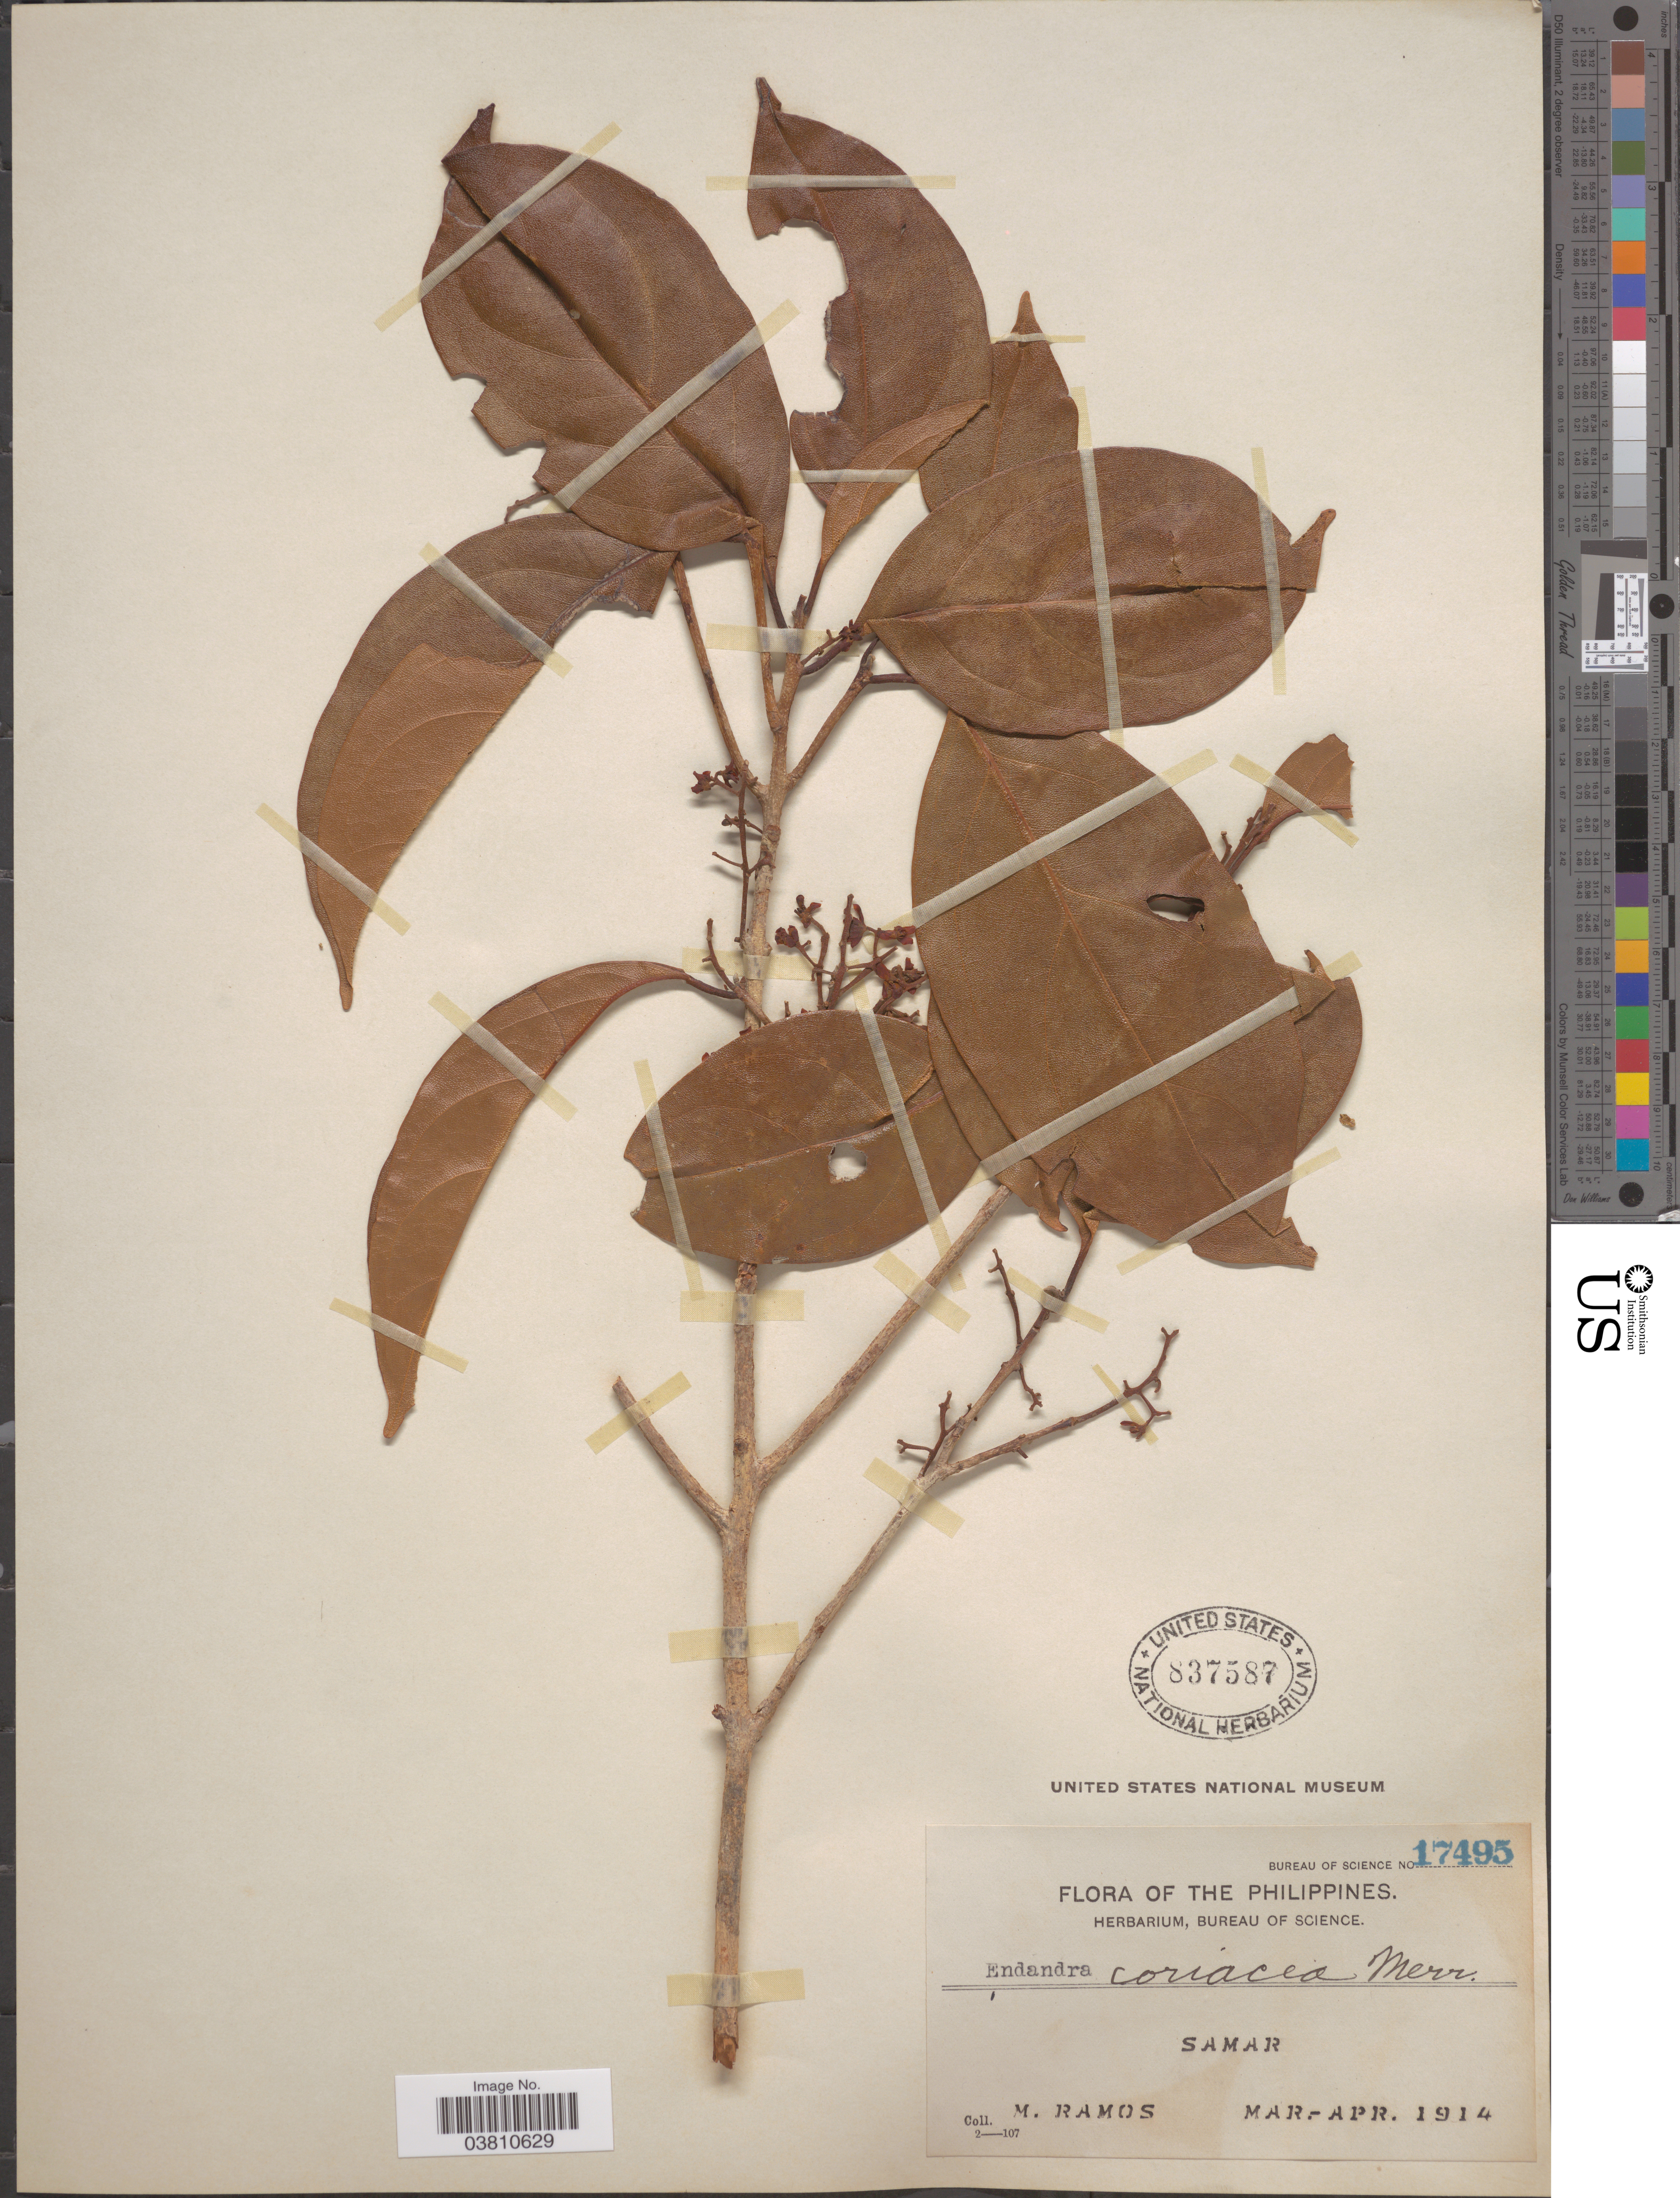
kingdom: Plantae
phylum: Tracheophyta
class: Magnoliopsida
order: Laurales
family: Lauraceae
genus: Endiandra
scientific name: Endiandra coriacea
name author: Merr.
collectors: M. Ramos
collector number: Bureau of Science 17495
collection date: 1914-03/1914-04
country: Philippines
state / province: Eastern Visayas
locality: Samar.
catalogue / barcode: US 837587